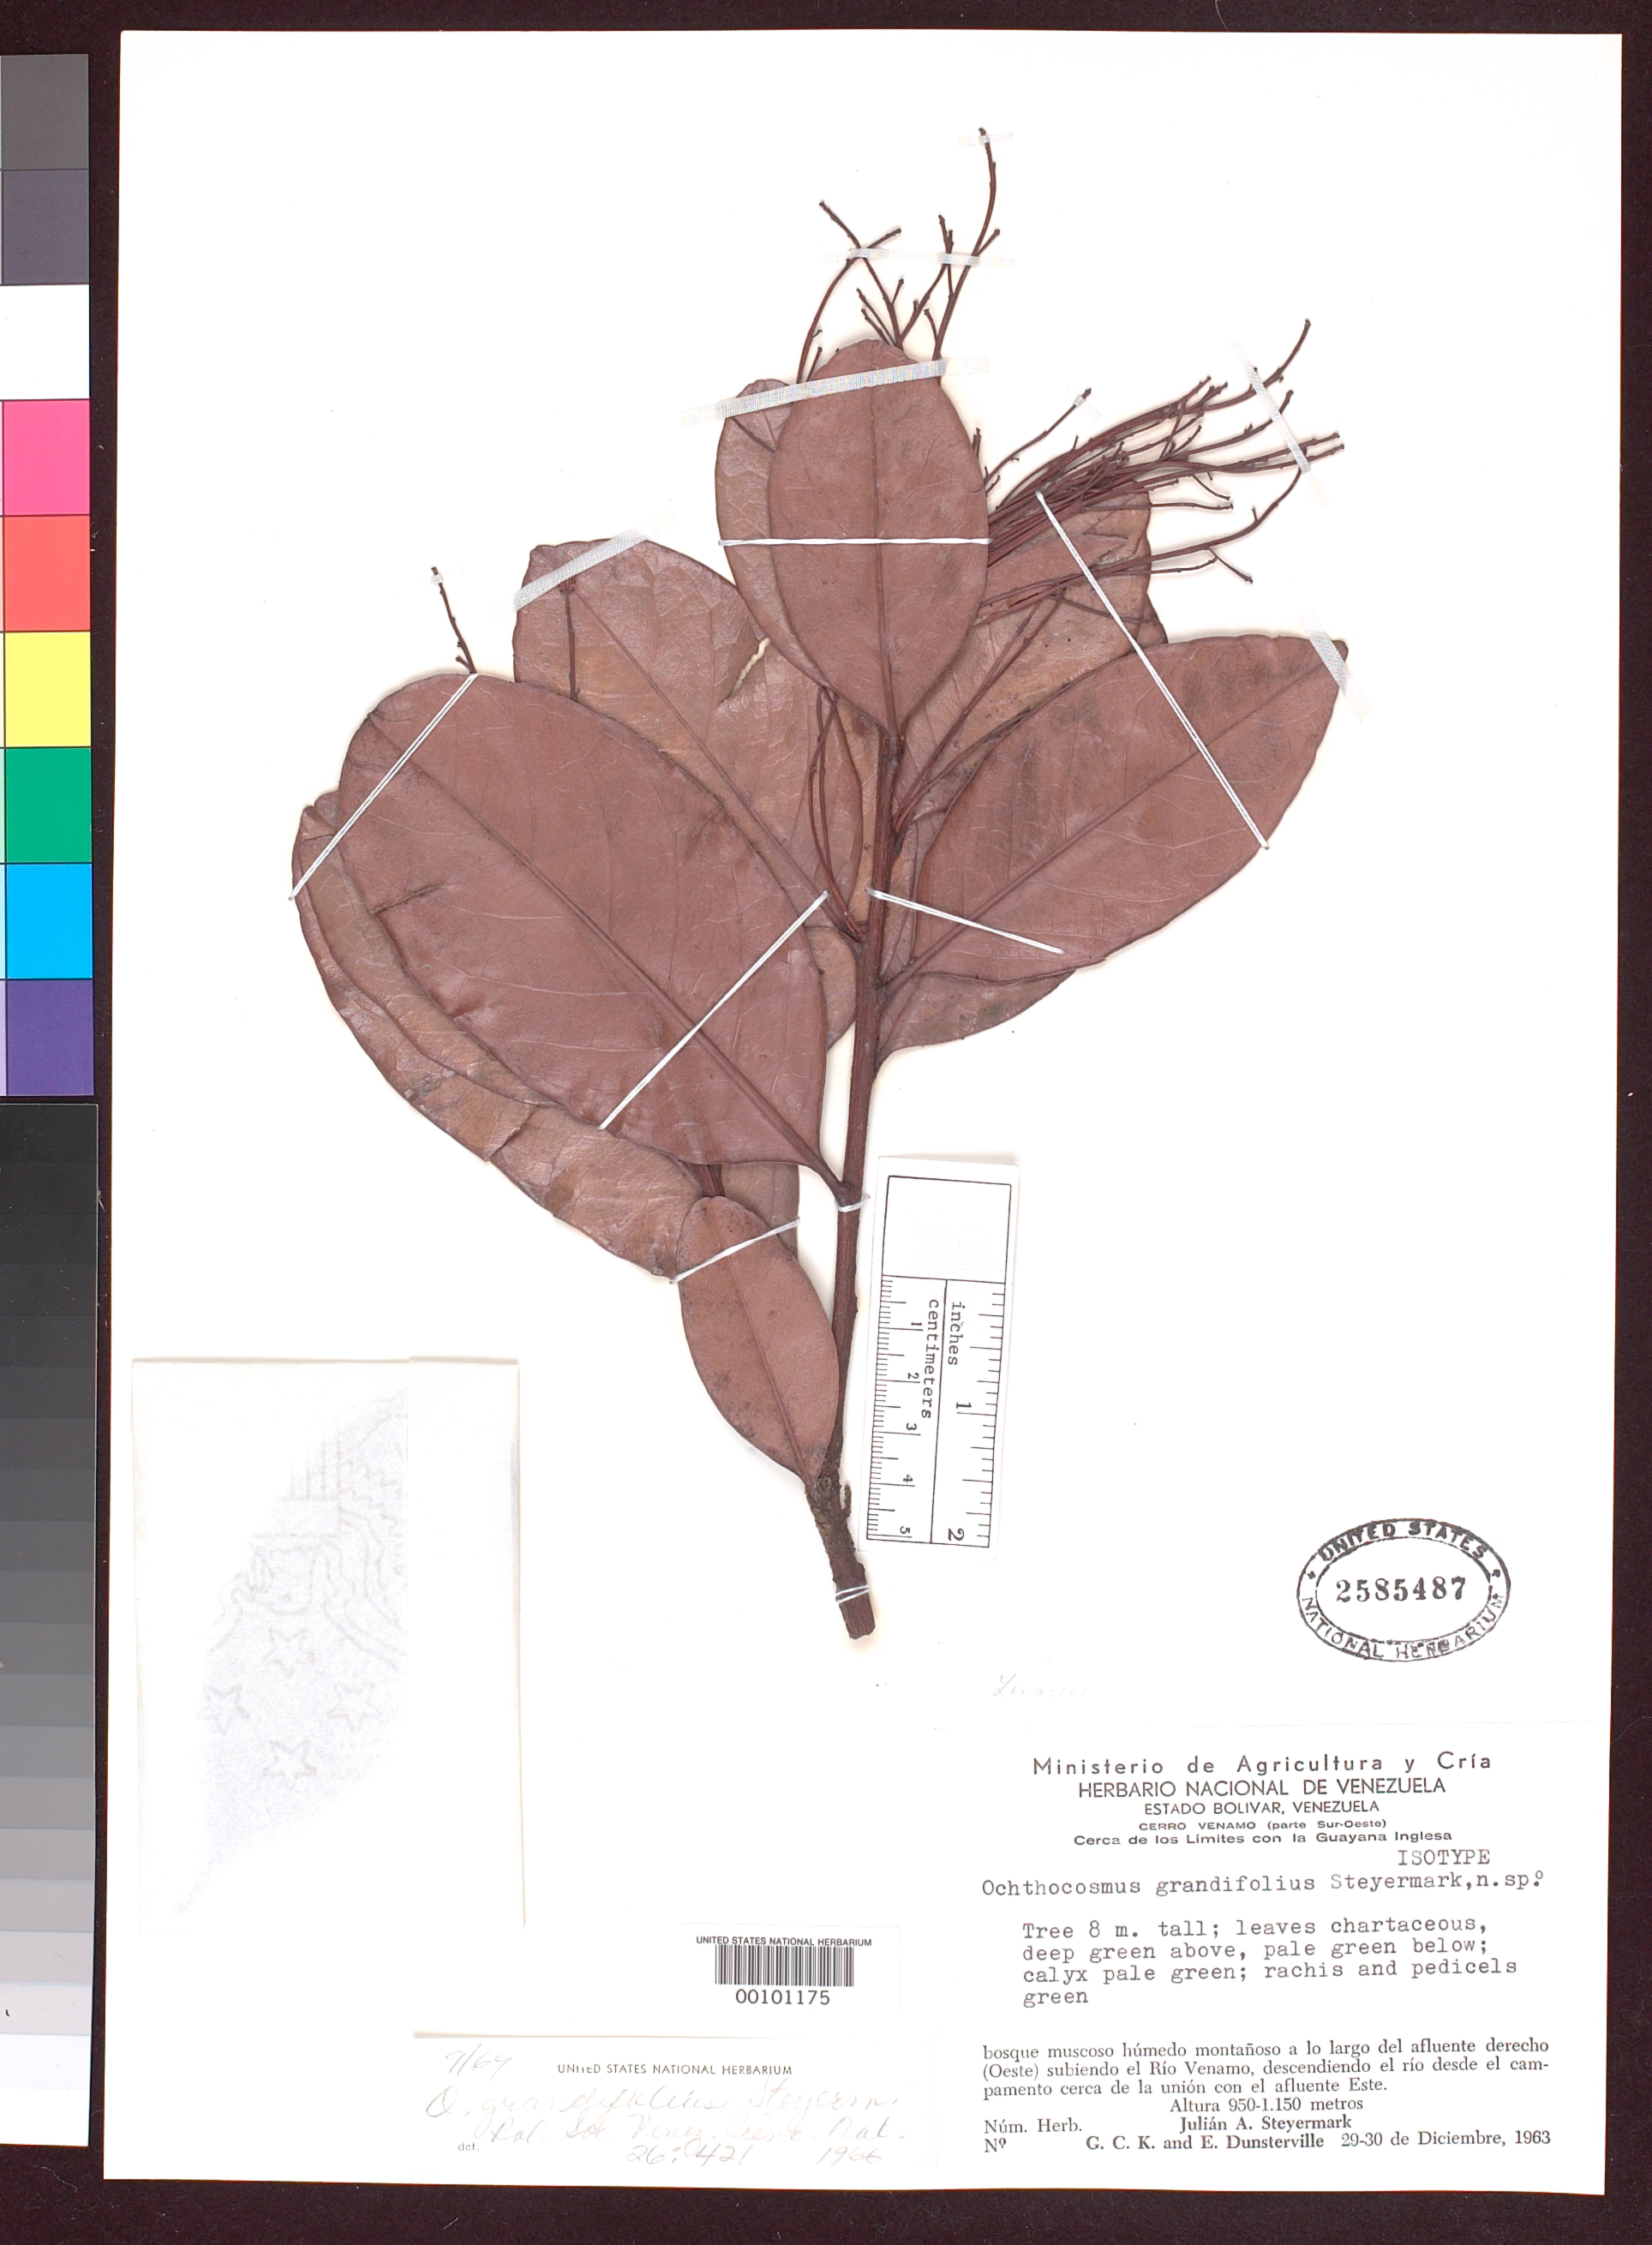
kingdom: Plantae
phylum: Tracheophyta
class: Magnoliopsida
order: Malpighiales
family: Ixonanthaceae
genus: Ochthocosmus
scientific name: Ochthocosmus grandifolius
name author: Steyerm.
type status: Isotype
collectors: J. Steyermark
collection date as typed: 29 Dec 1963 to 30 Dec 1963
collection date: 1963-12-29/1963-12-30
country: Venezuela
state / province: Bolivar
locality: Cerro Venamo.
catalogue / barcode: US 2585487